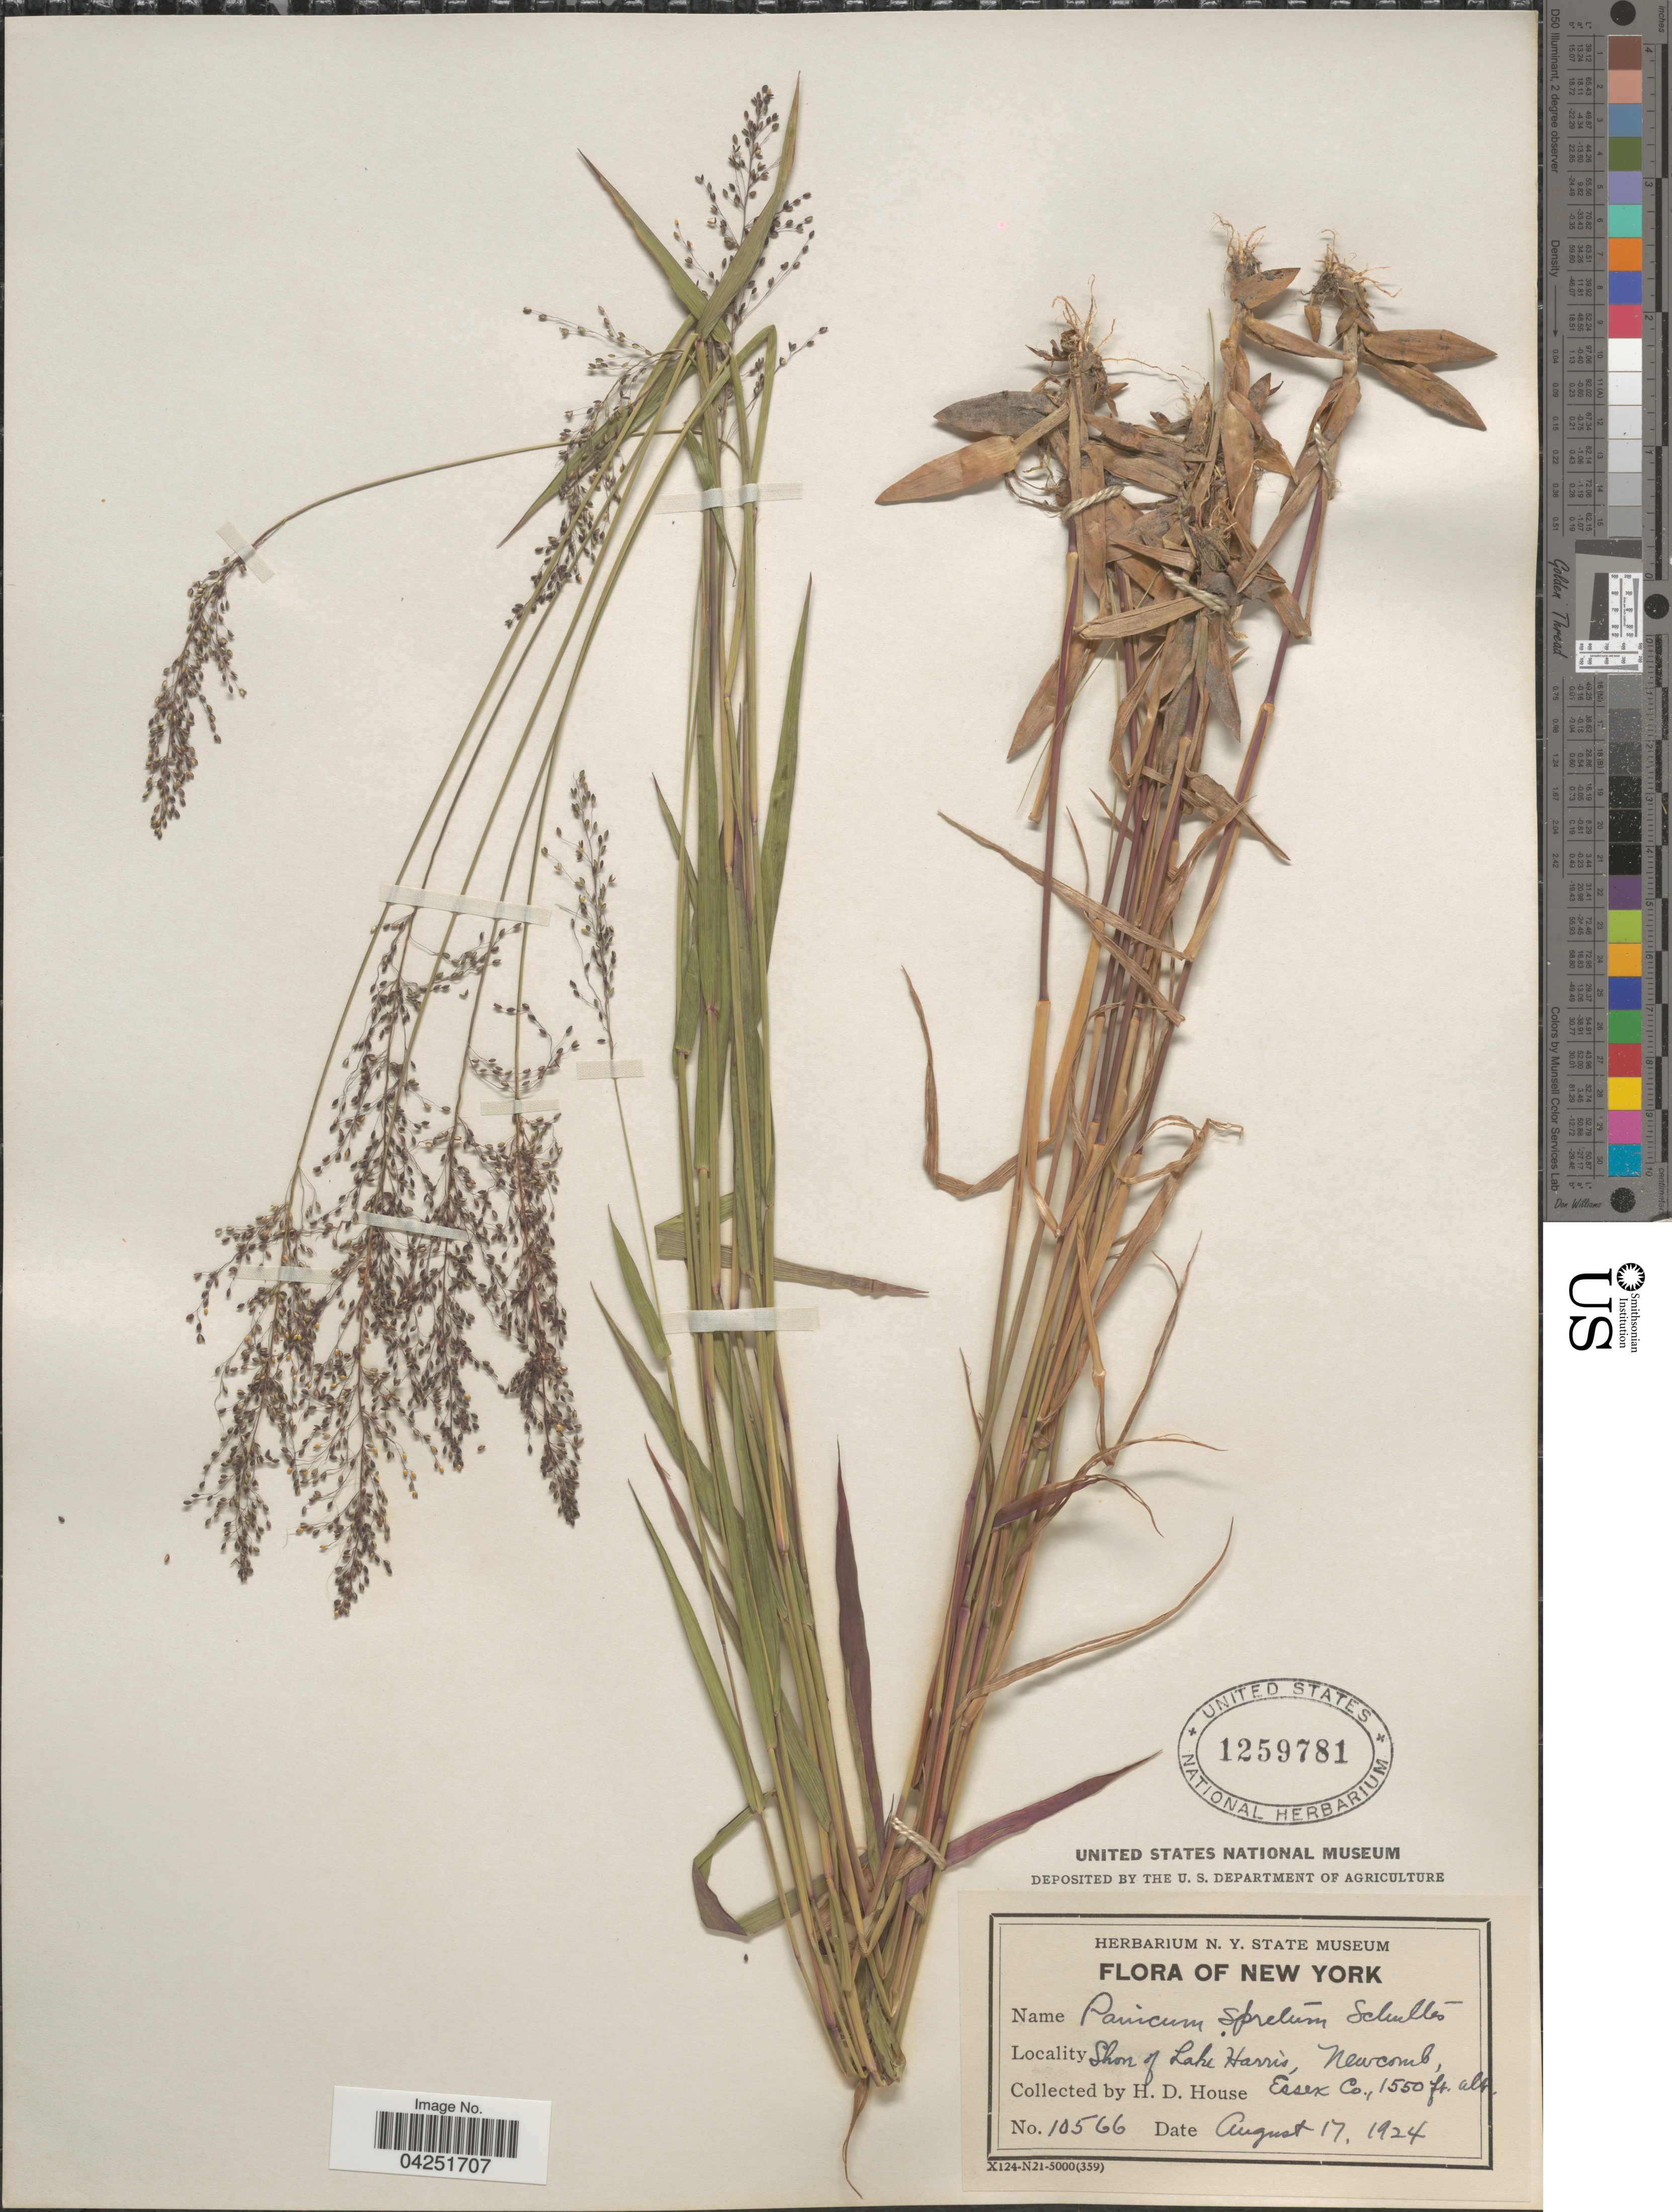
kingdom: Plantae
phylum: Tracheophyta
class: Liliopsida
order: Poales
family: Poaceae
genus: Dichanthelium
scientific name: Dichanthelium acuminatum var. densiflorum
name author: (Rand & Redfield) Gould & C.A. Clark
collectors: H. D. House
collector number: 10566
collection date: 1924-08-17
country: United States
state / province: New York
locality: Shore of Lake Harris, Newcomb, Essex Co.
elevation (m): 472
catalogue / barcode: US 1259781